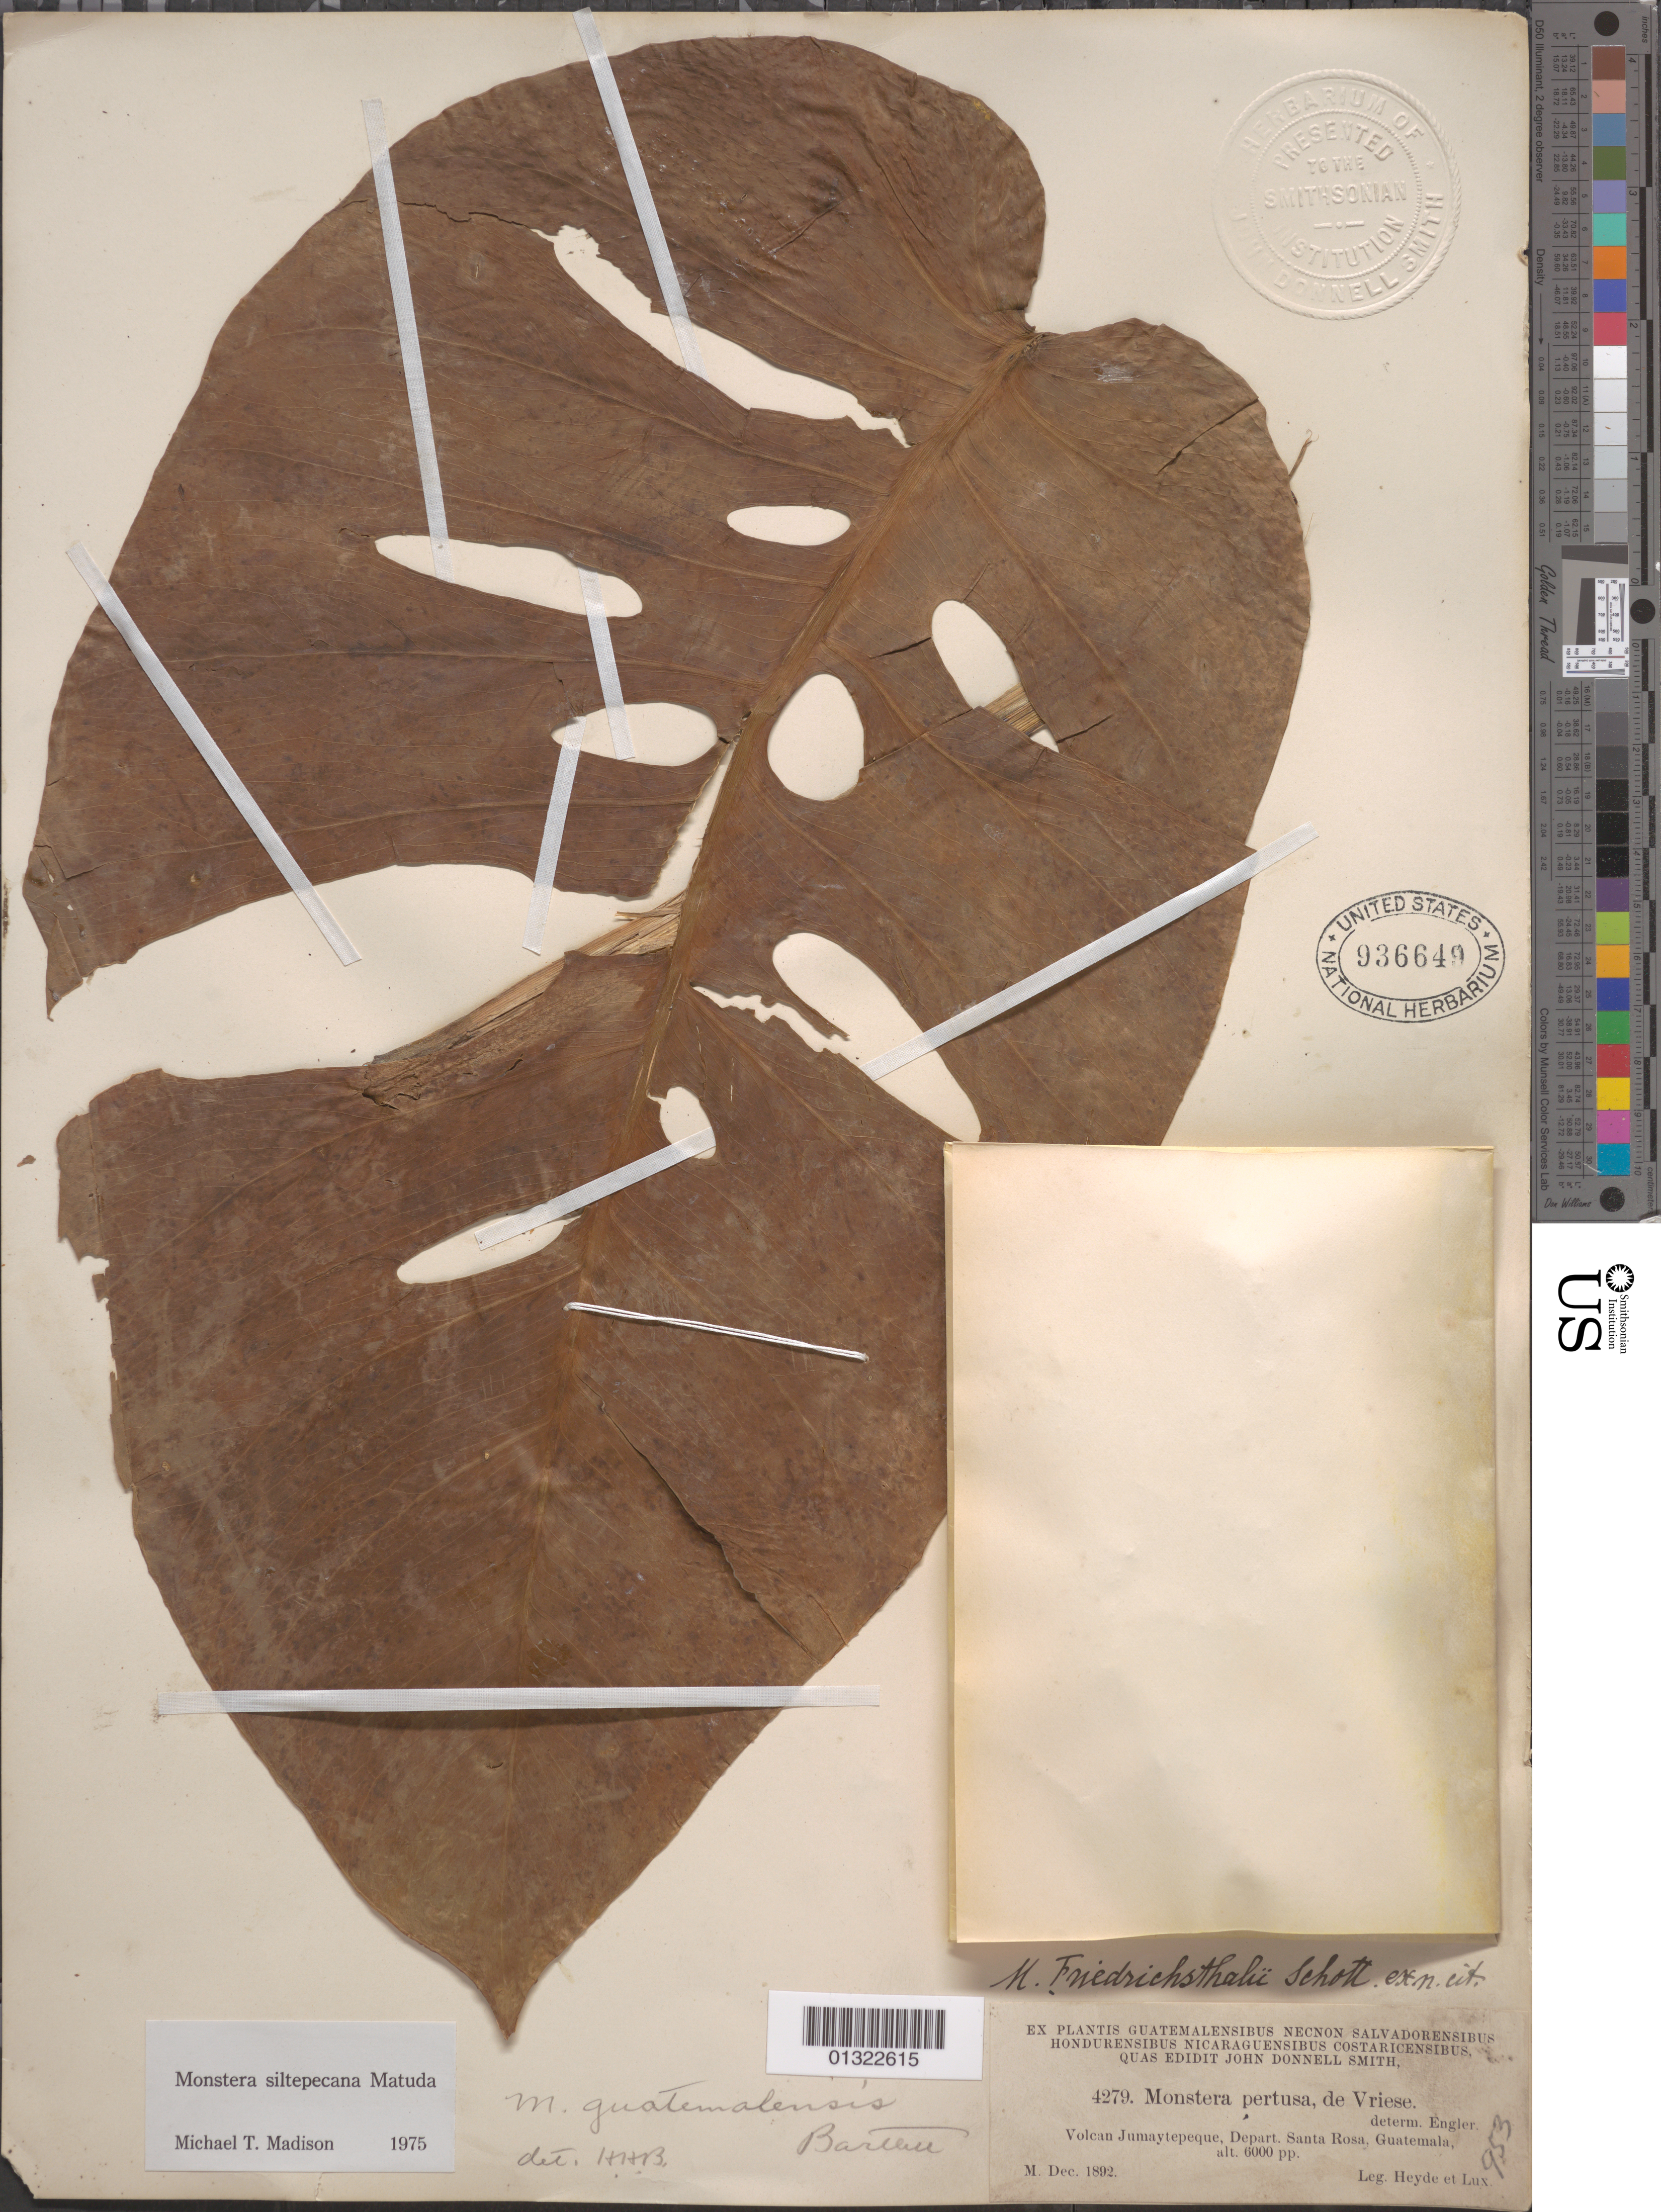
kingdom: Plantae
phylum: Tracheophyta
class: Liliopsida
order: Alismatales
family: Araceae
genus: Monstera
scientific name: Monstera siltepecana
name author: Matuda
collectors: Heyde & Lux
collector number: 4279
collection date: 1892-12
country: Guatemala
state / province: Santa Rosa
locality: Volcan Jumaytepeque, Depart. Santa Rosa.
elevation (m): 1829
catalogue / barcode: US 936649